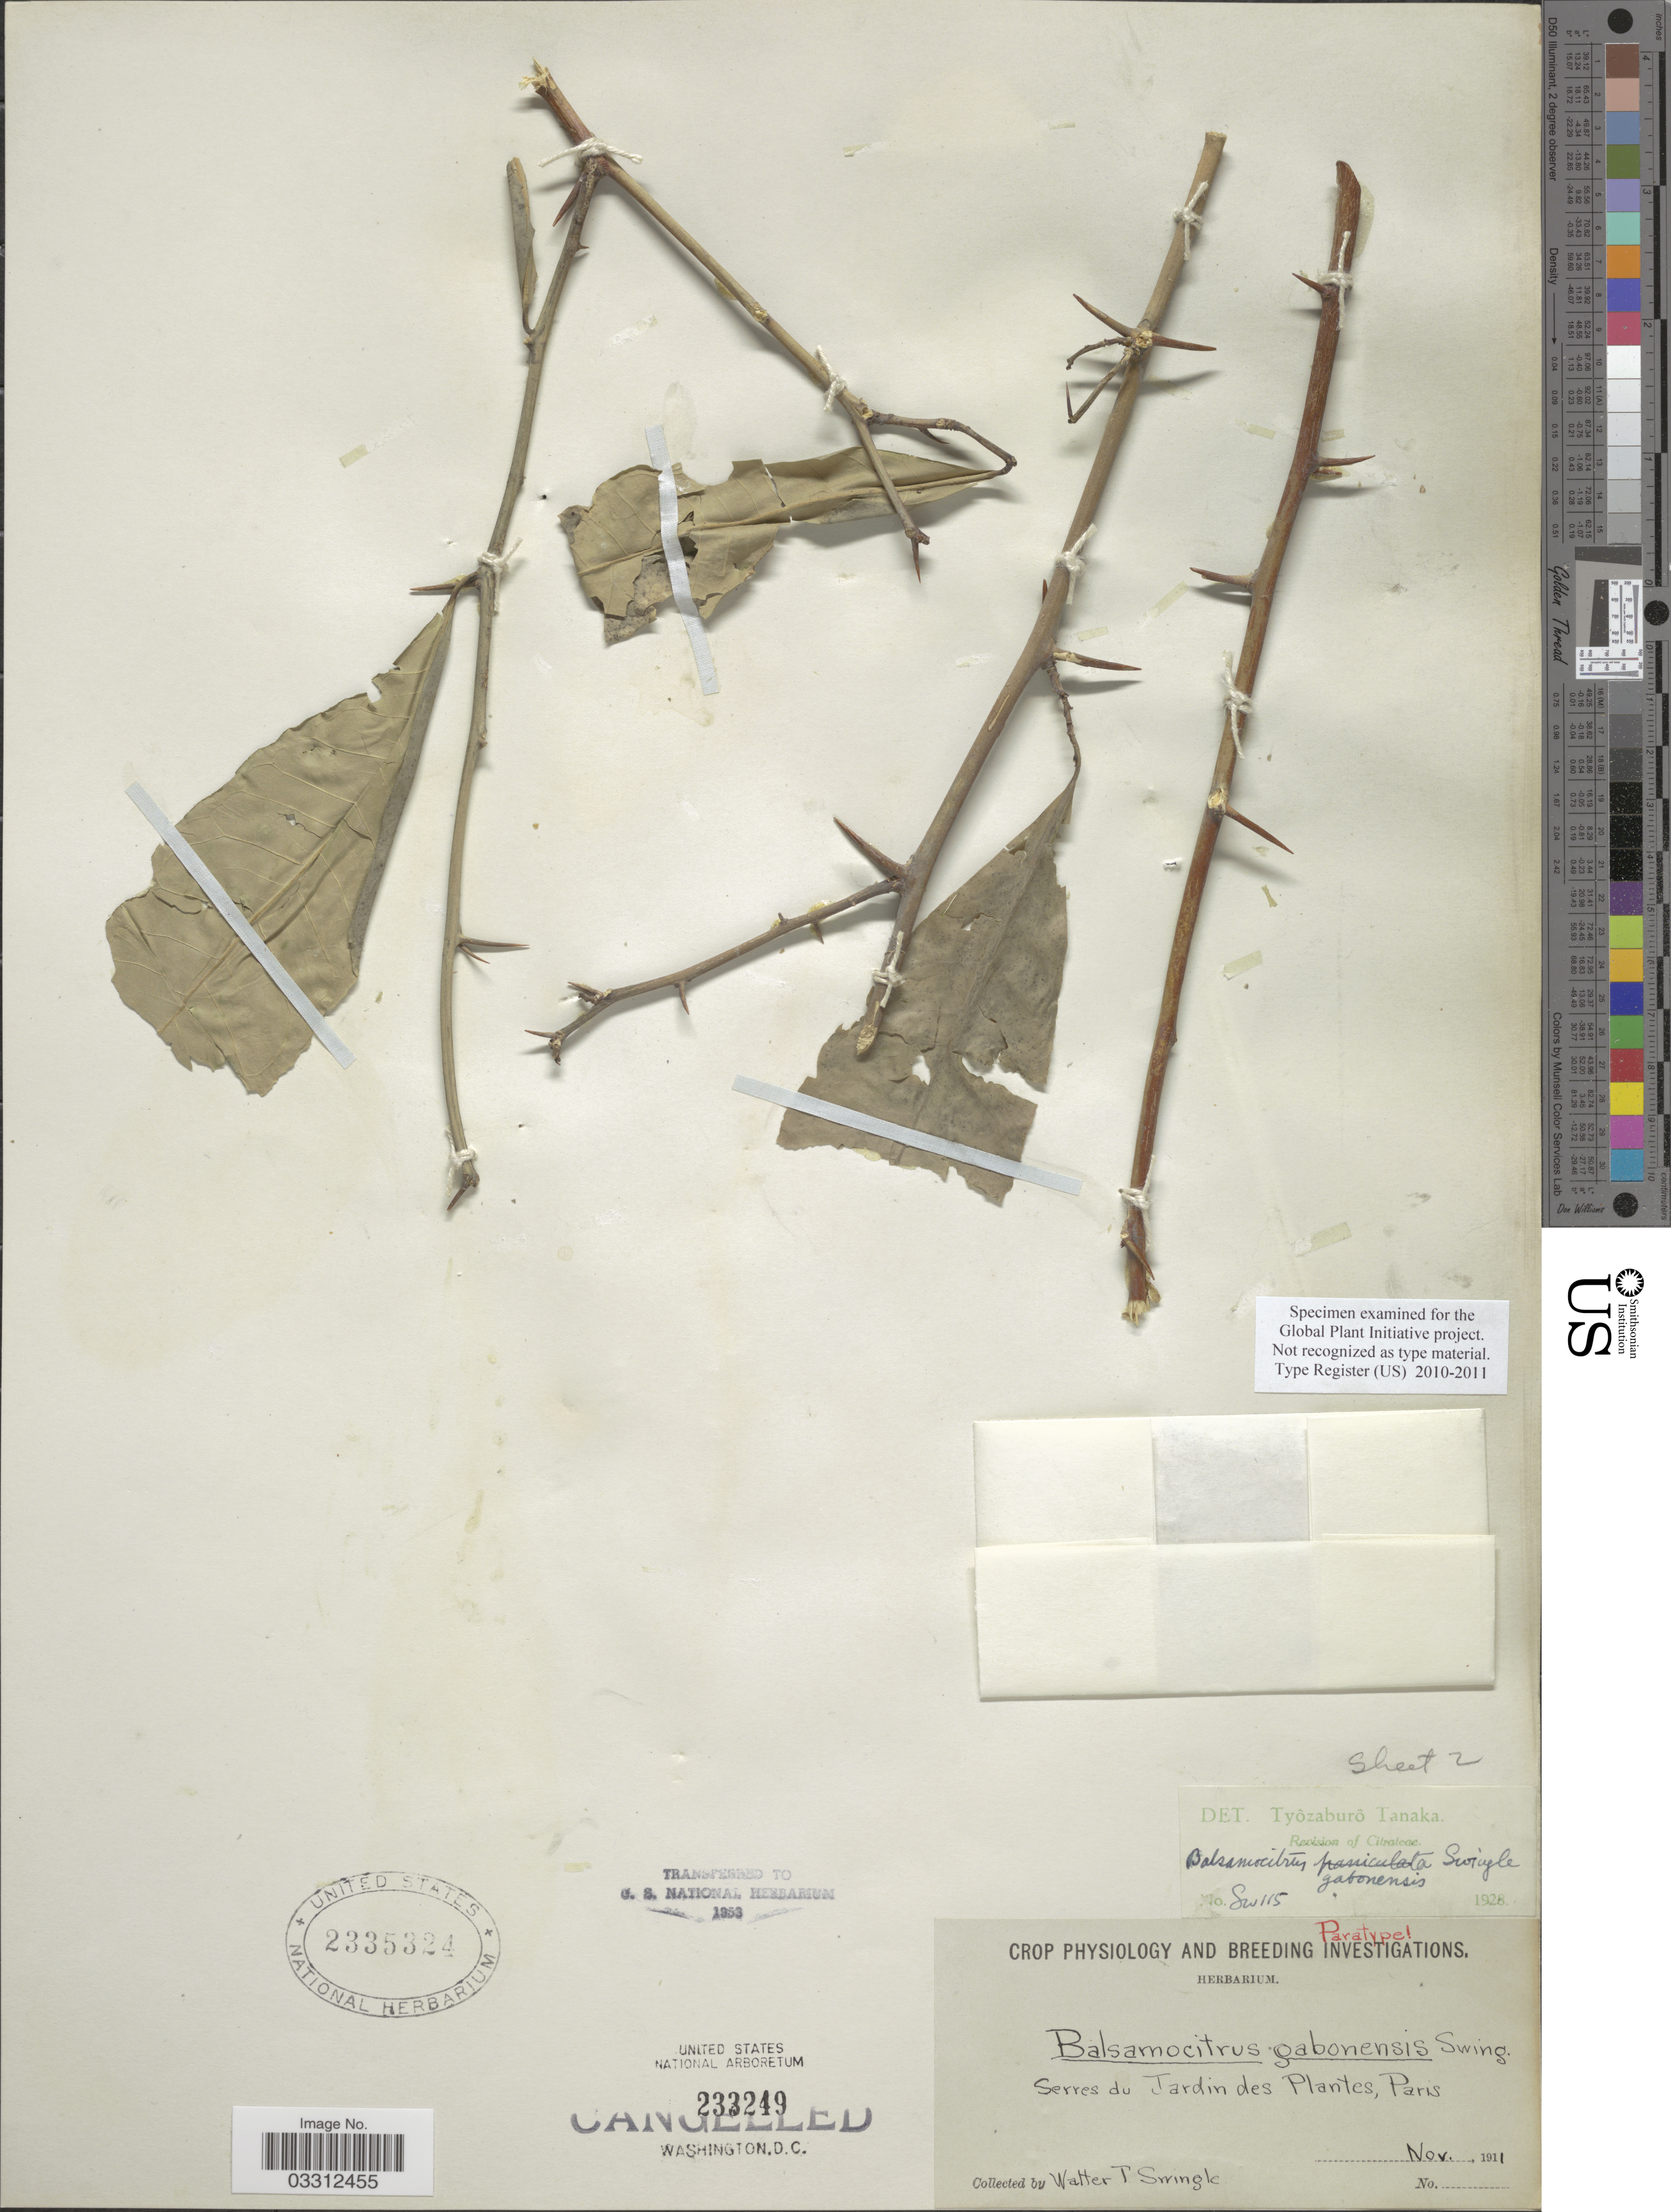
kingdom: Plantae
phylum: Tracheophyta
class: Magnoliopsida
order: Sapindales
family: Rutaceae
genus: Aeglopsis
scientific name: Aeglopsis chevalieri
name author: Swingle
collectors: W. T. Swingle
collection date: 1911-11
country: France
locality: Serres du Jardin des Plantes, Paris.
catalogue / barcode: US 2335324